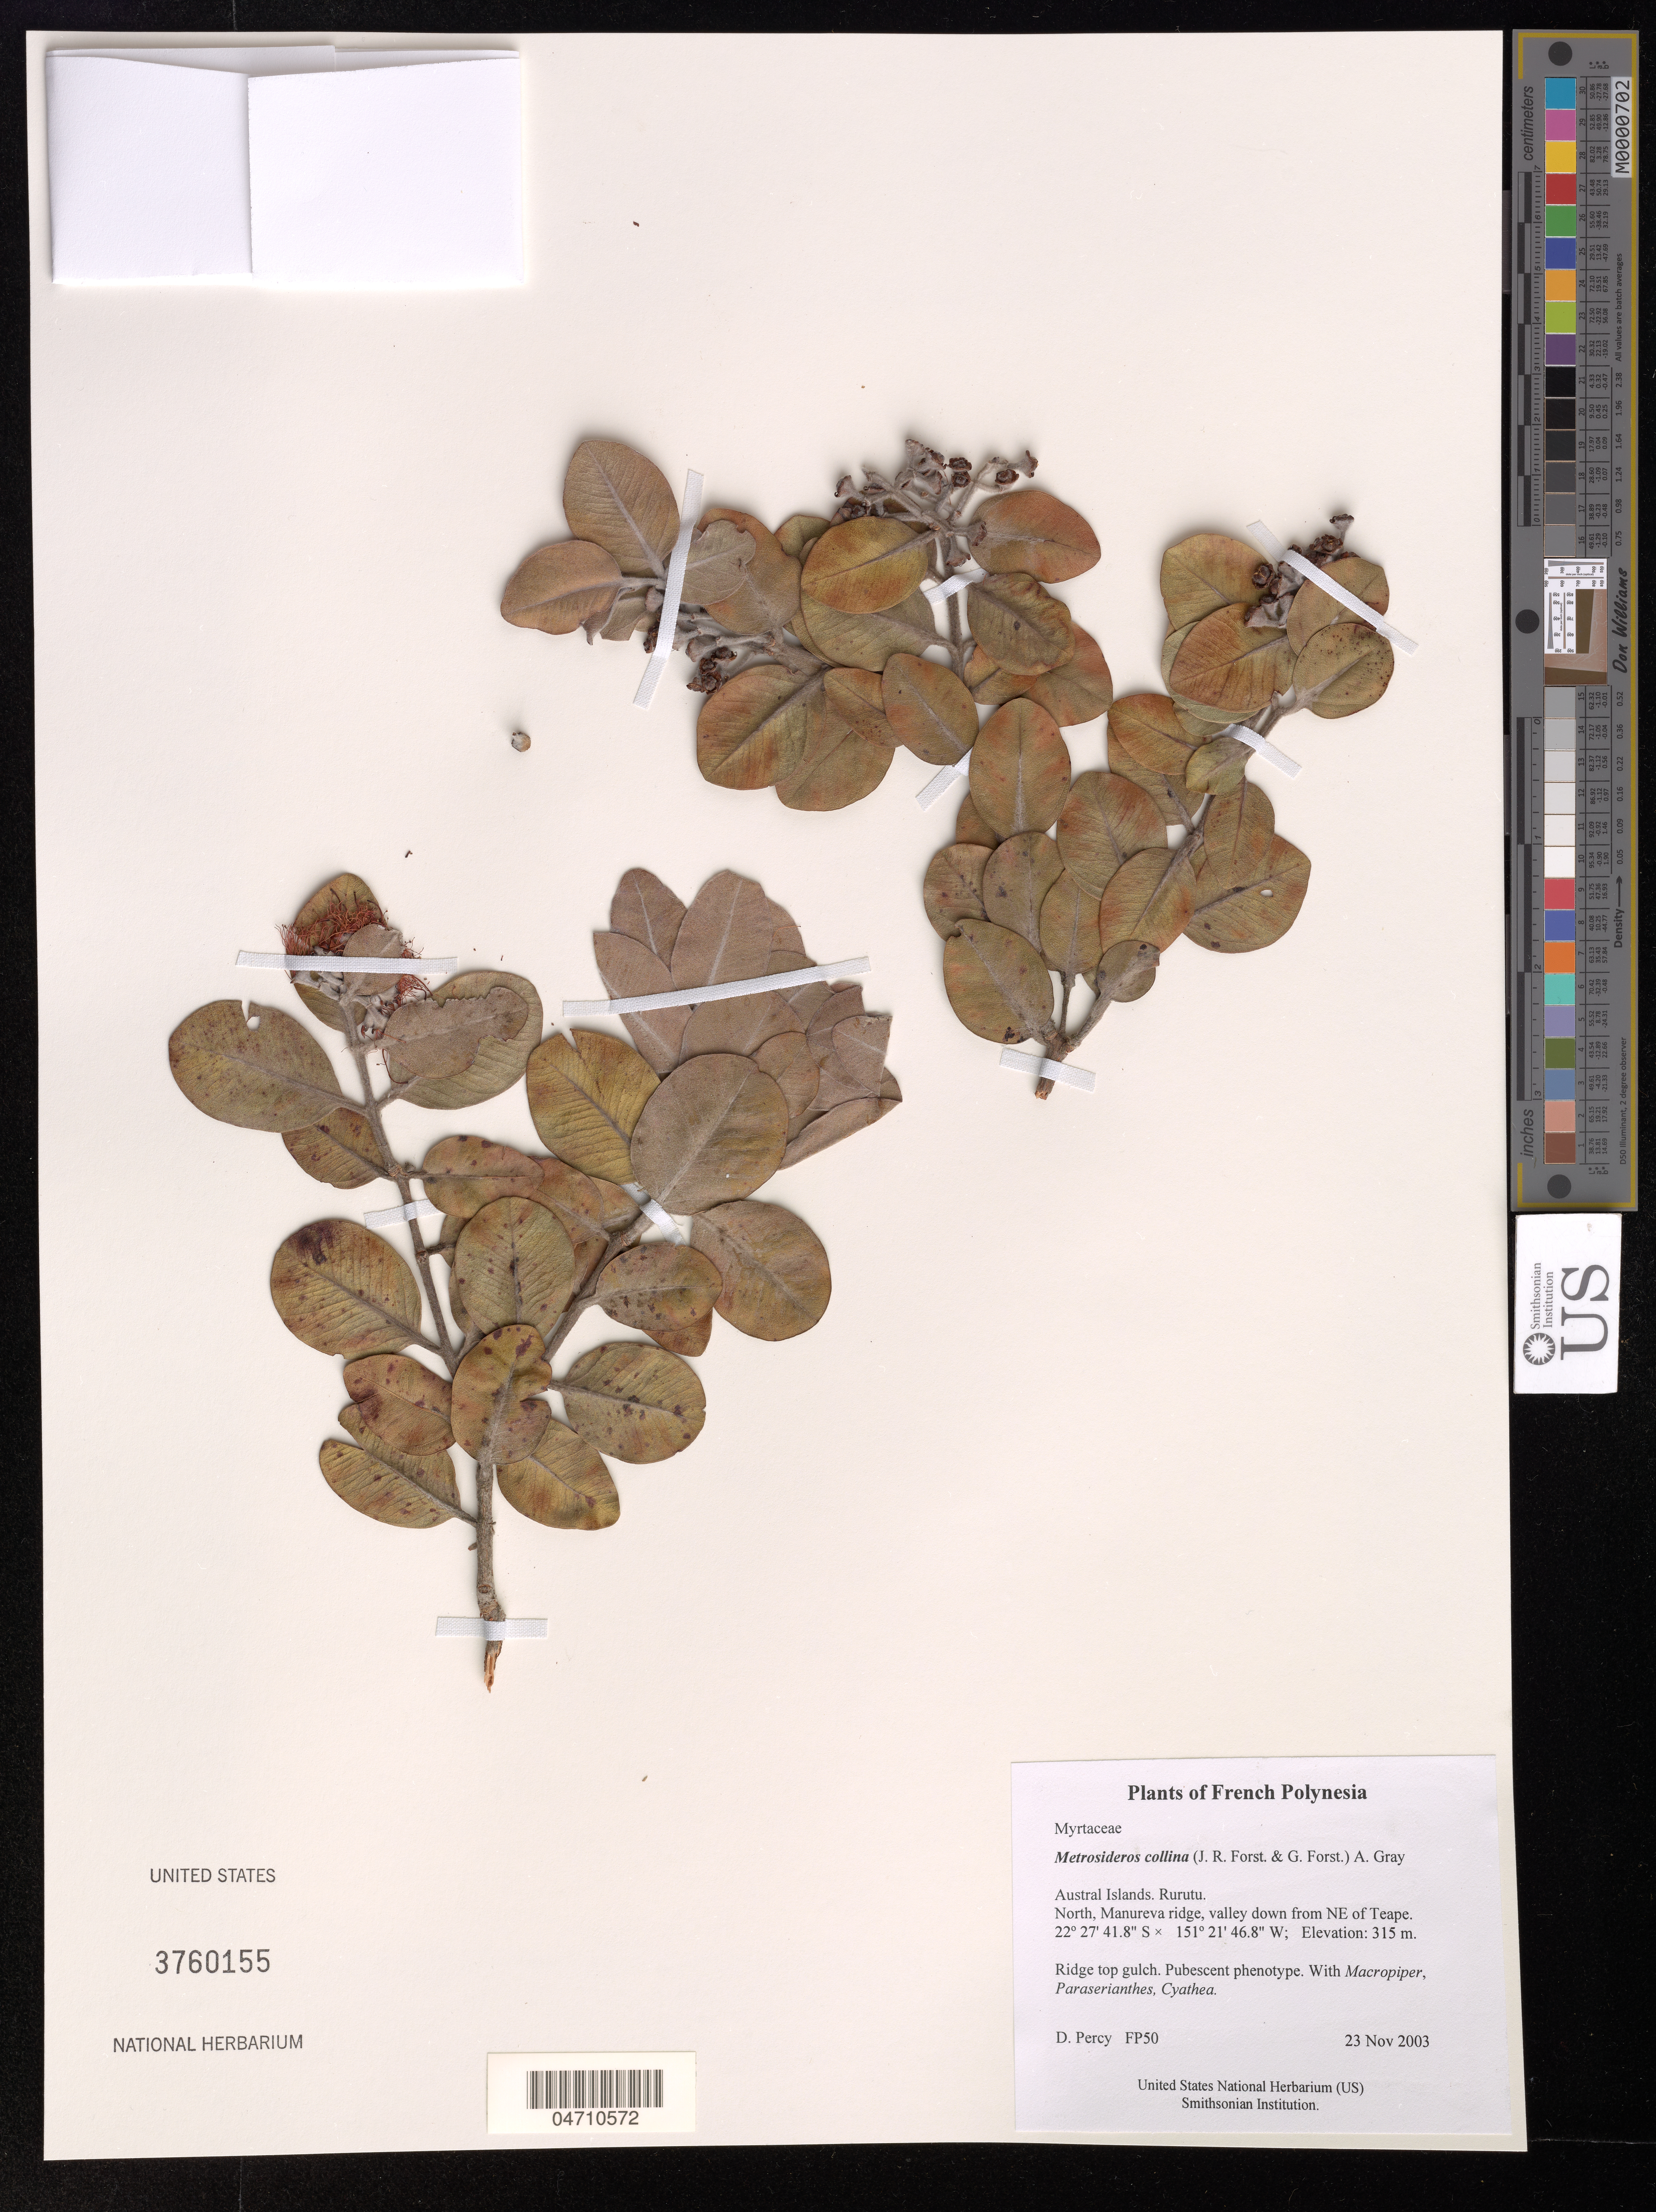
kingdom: Plantae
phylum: Tracheophyta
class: Magnoliopsida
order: Myrtales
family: Myrtaceae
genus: Metrosideros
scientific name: Metrosideros collina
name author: (J.R. Forst. & G. Forst.) A. Gray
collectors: D. Percy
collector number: FP50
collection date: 2003-11-23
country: French Polynesia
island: Rurutu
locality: North, Manureva ridge, valley down from NE of Teape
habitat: Ridge top gulch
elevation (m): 315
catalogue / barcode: US 3760155